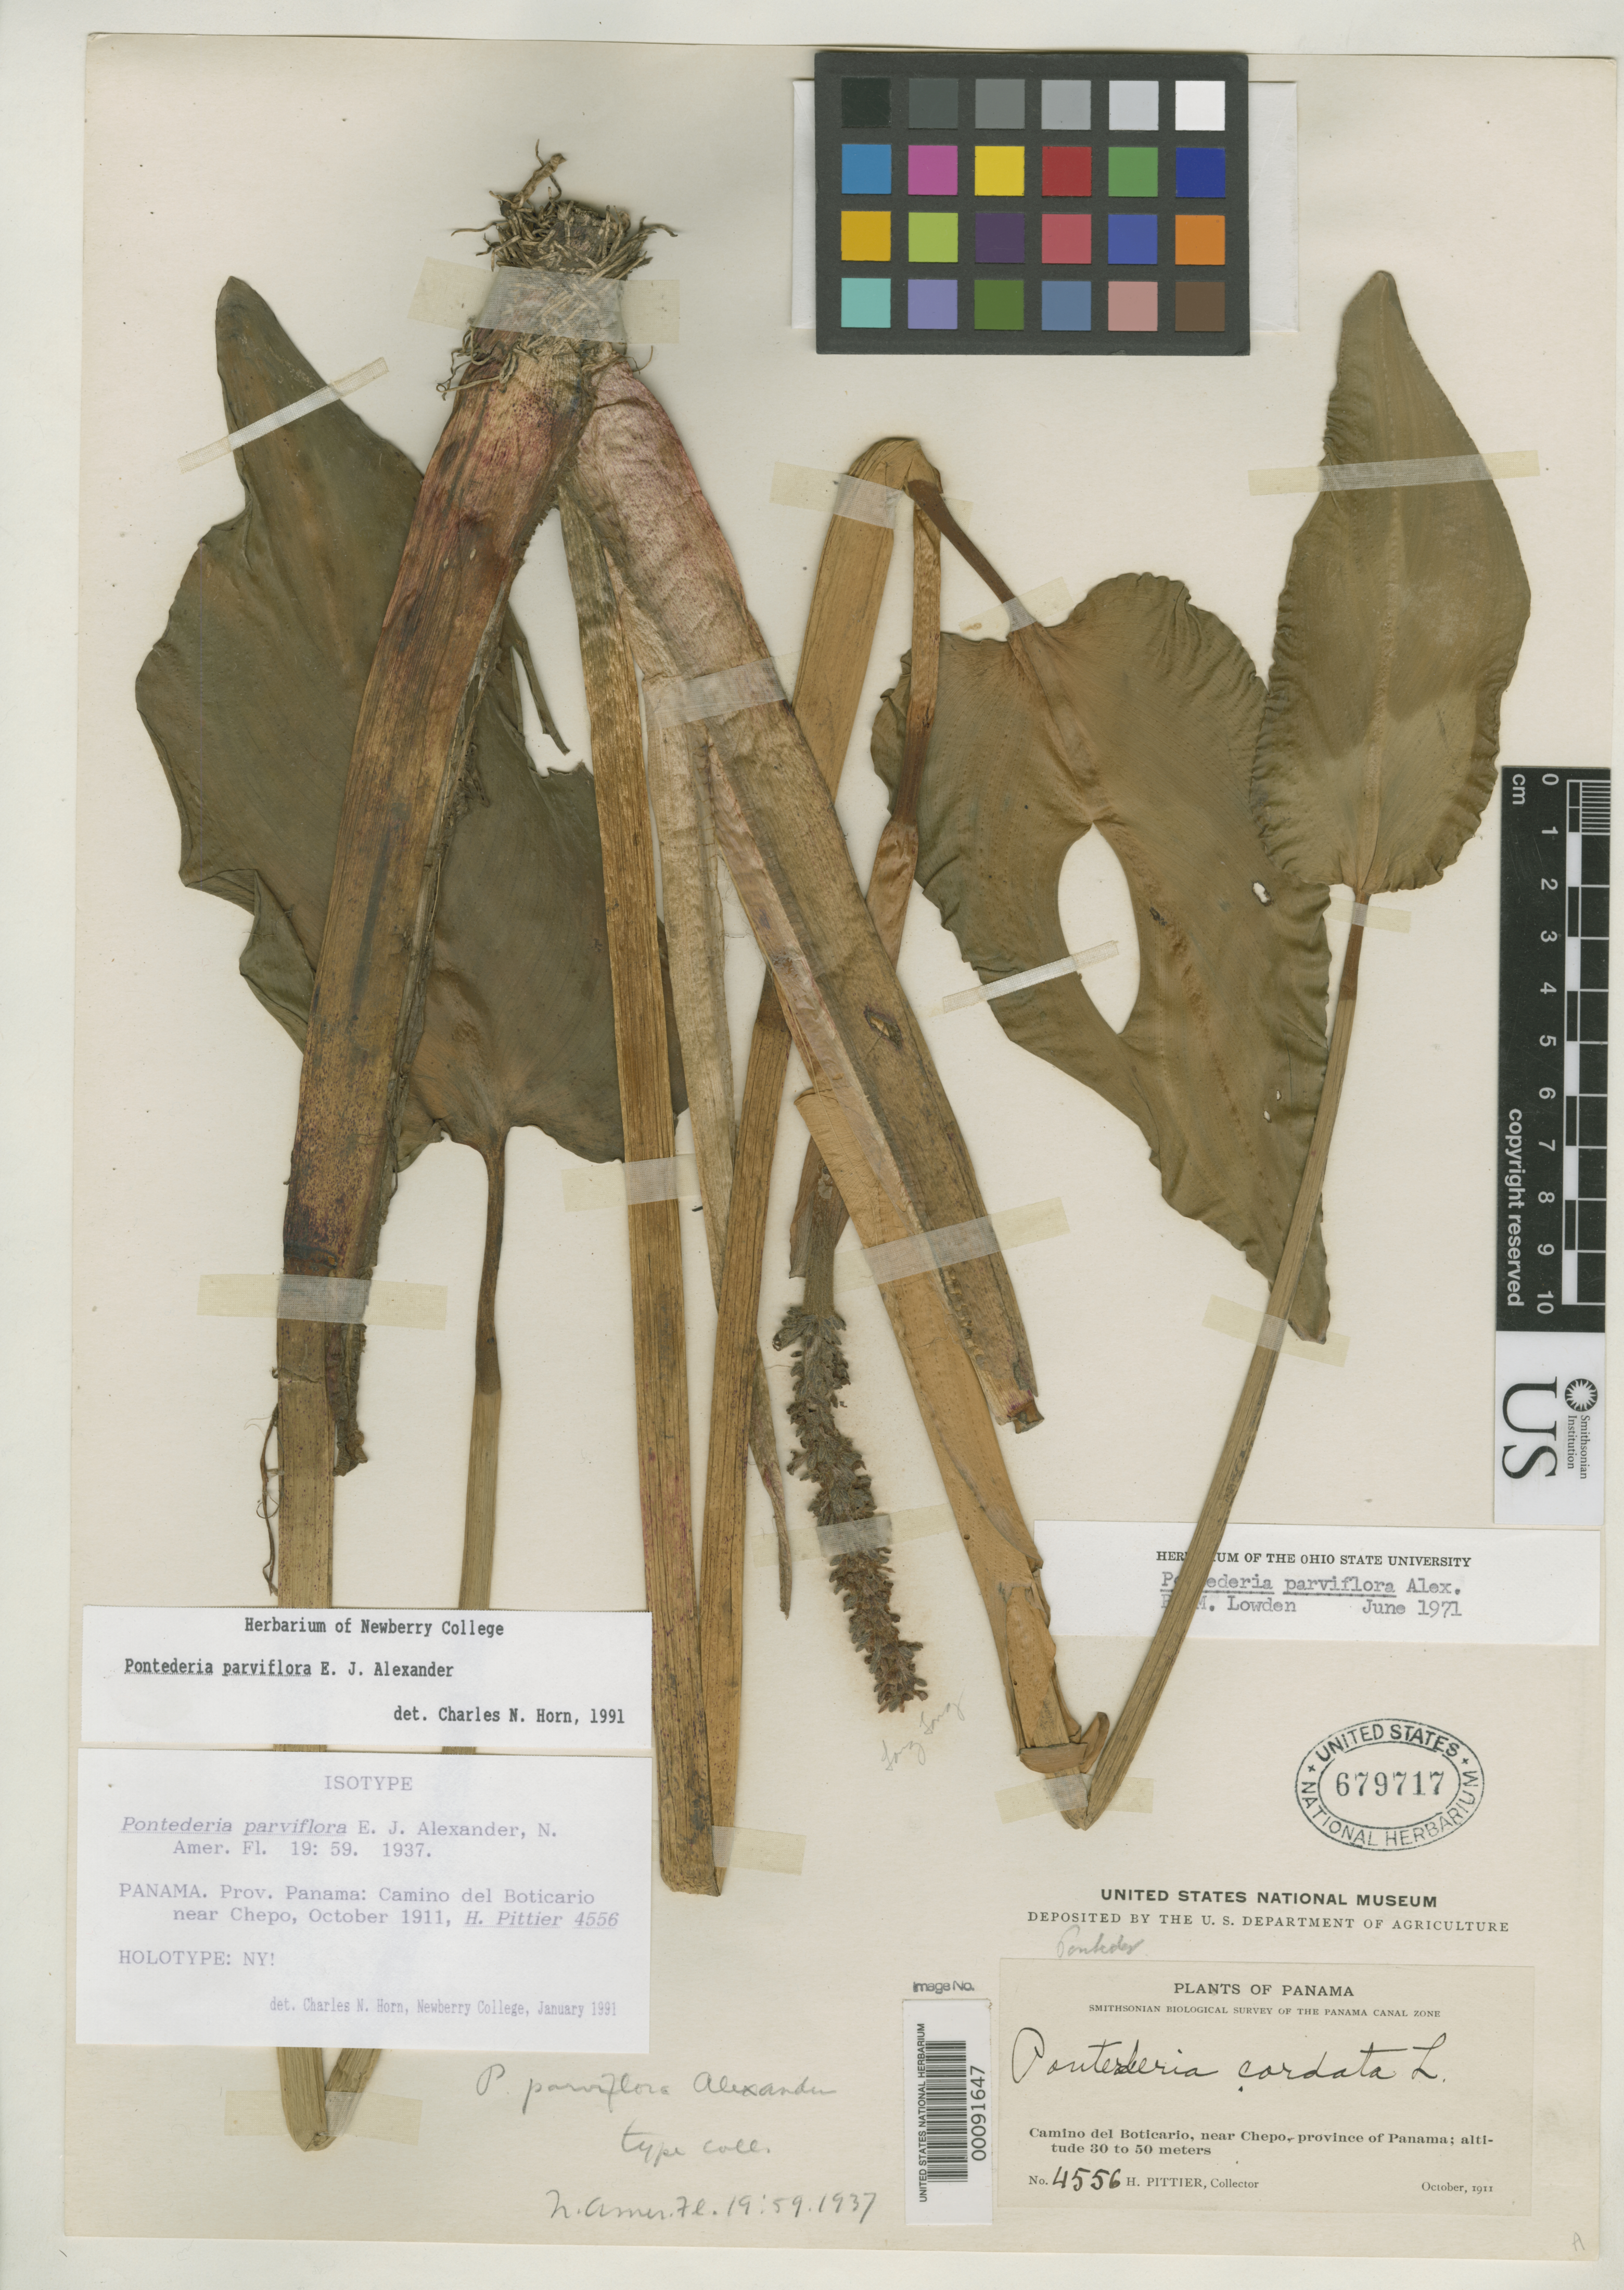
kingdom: Plantae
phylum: Tracheophyta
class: Liliopsida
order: Commelinales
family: Pontederiaceae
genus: Pontederia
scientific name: Pontederia parviflora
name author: Alexander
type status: Isotype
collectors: H. F. Pittier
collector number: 4556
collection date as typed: Oct 1911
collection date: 1911-10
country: Panama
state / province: Panamá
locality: Camino del Boticario, near Chepo.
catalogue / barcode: US 679717